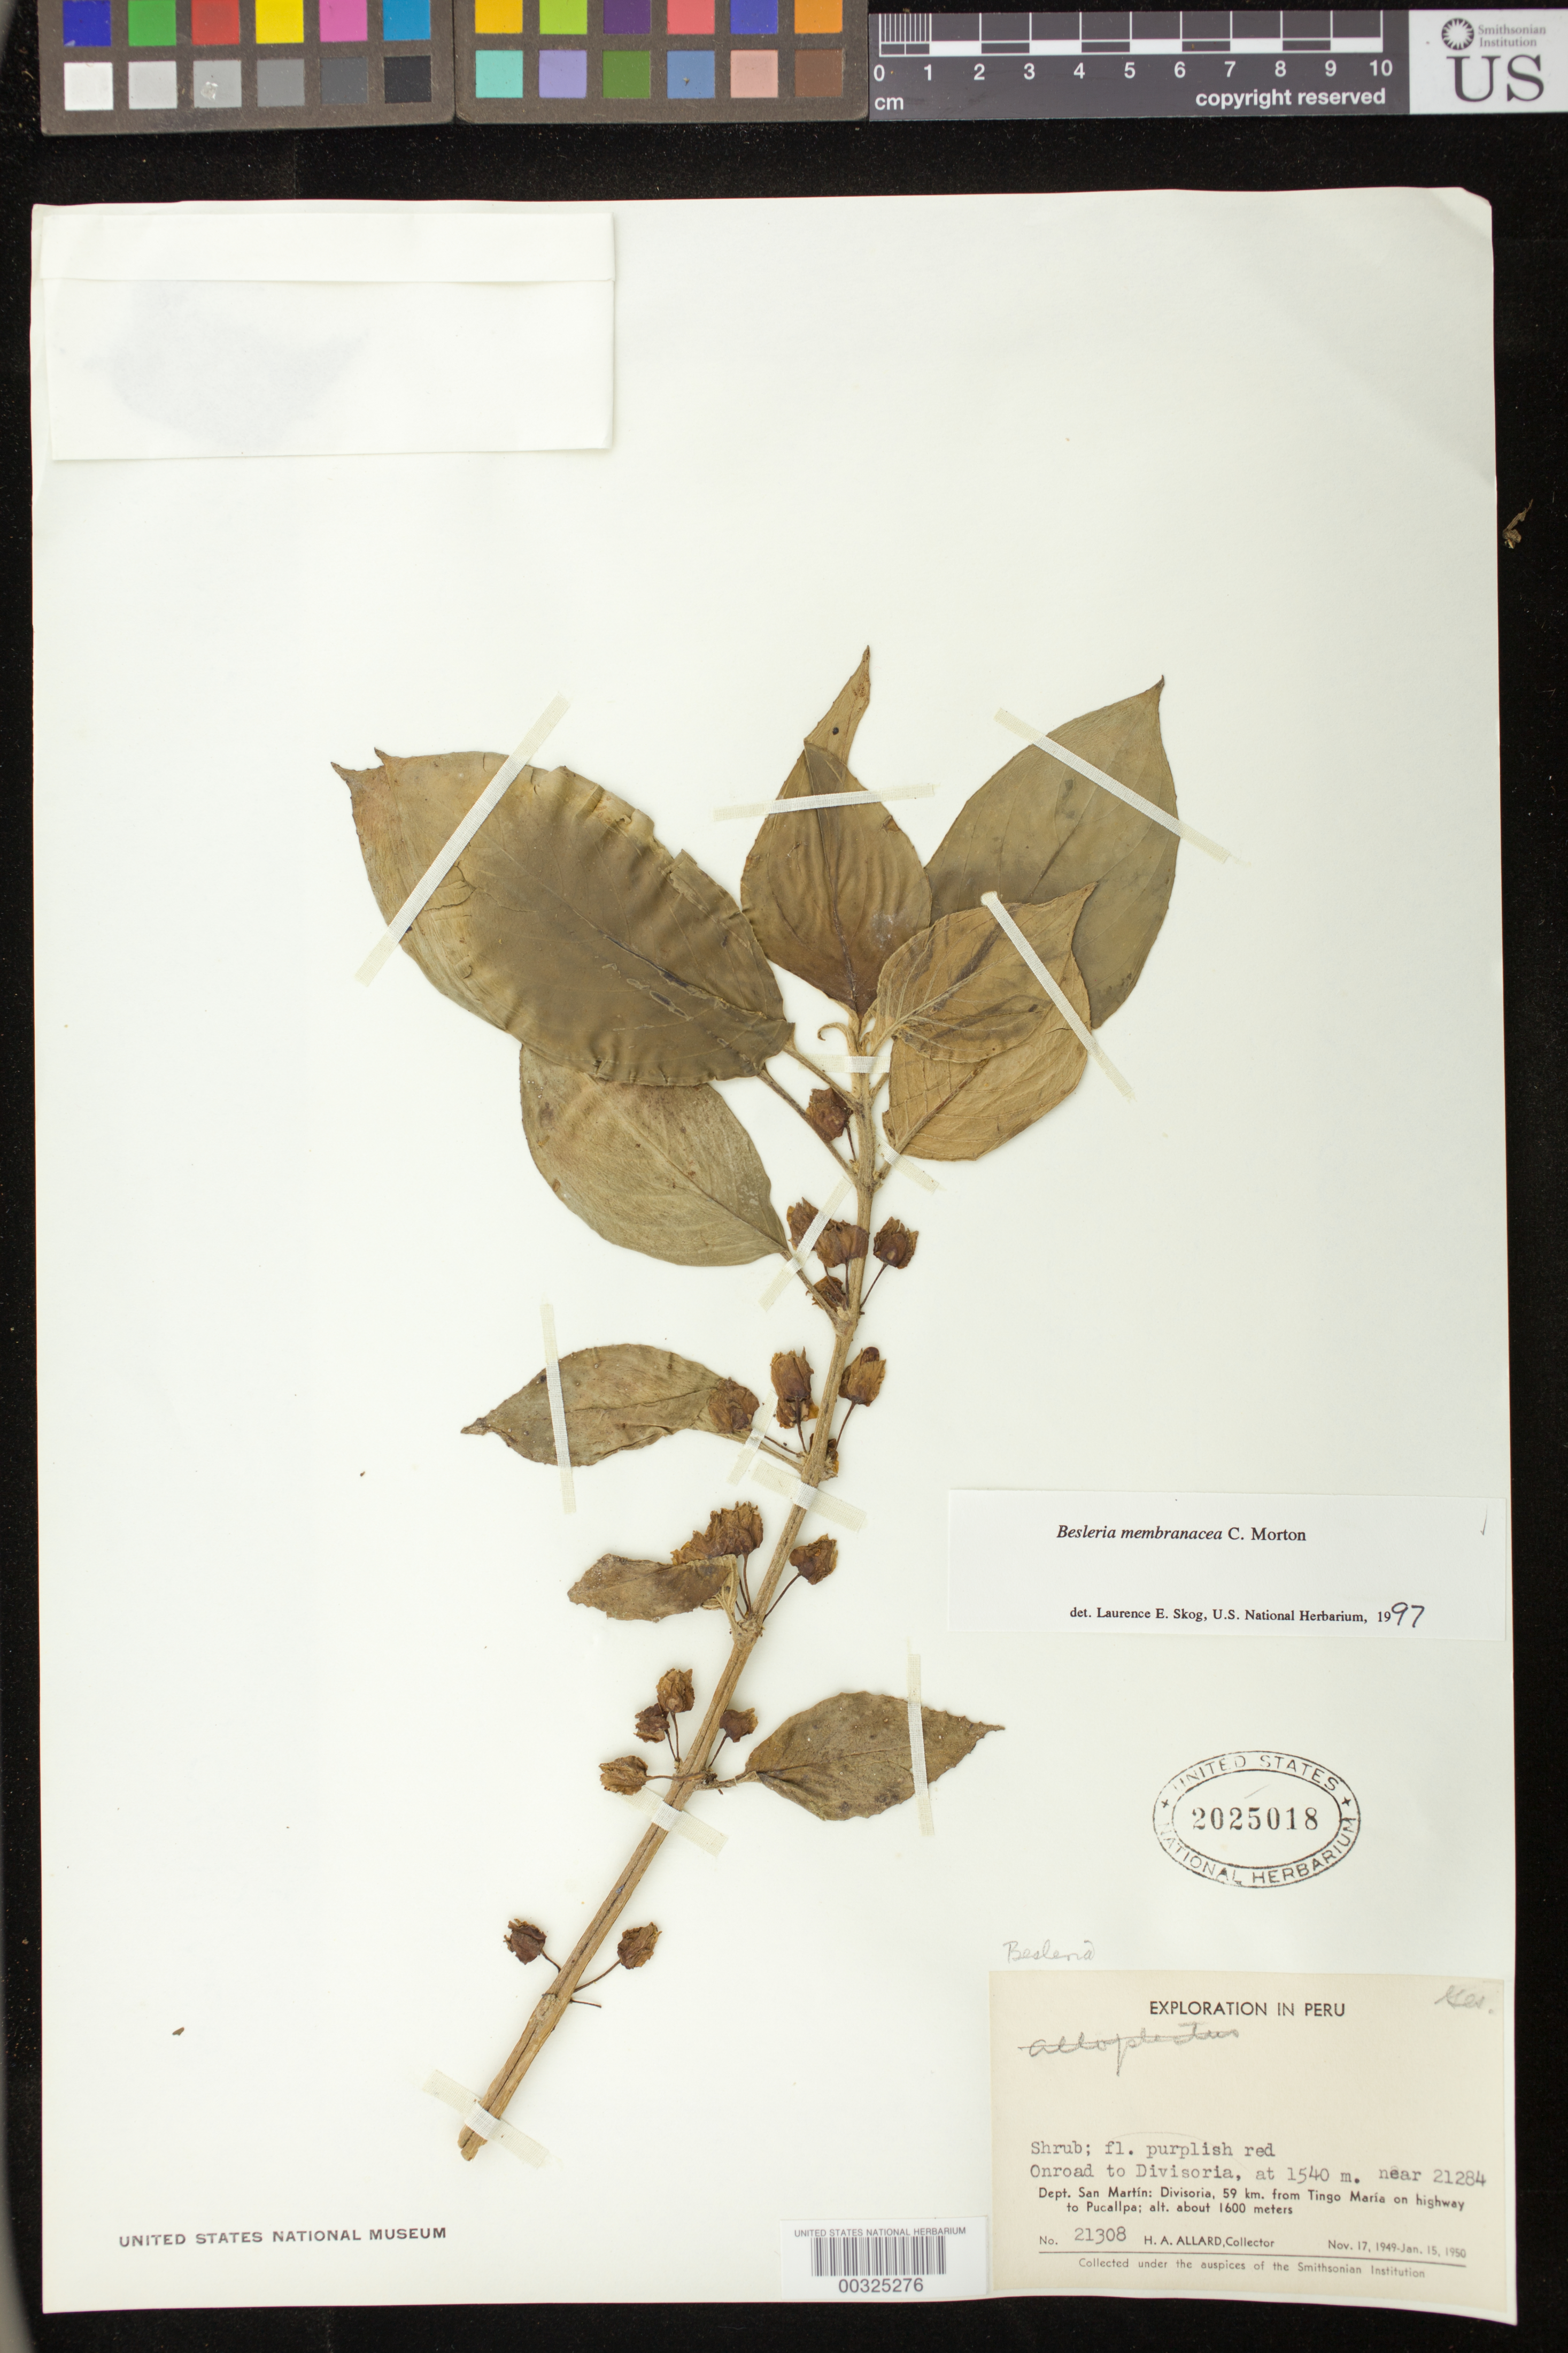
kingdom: Plantae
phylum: Tracheophyta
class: Magnoliopsida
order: Lamiales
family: Gesneriaceae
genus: Besleria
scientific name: Besleria membranacea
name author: C.V. Morton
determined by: Skog, Laurence E.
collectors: H. A. Allard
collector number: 21308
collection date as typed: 1949-50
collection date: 1949/1950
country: Peru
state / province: San Martín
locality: Divisoria, 59 km from Tingo María on highway to Pucallpa. On road to Divisoria, at 1540 m near 21284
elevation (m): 1540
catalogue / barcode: US 2025018